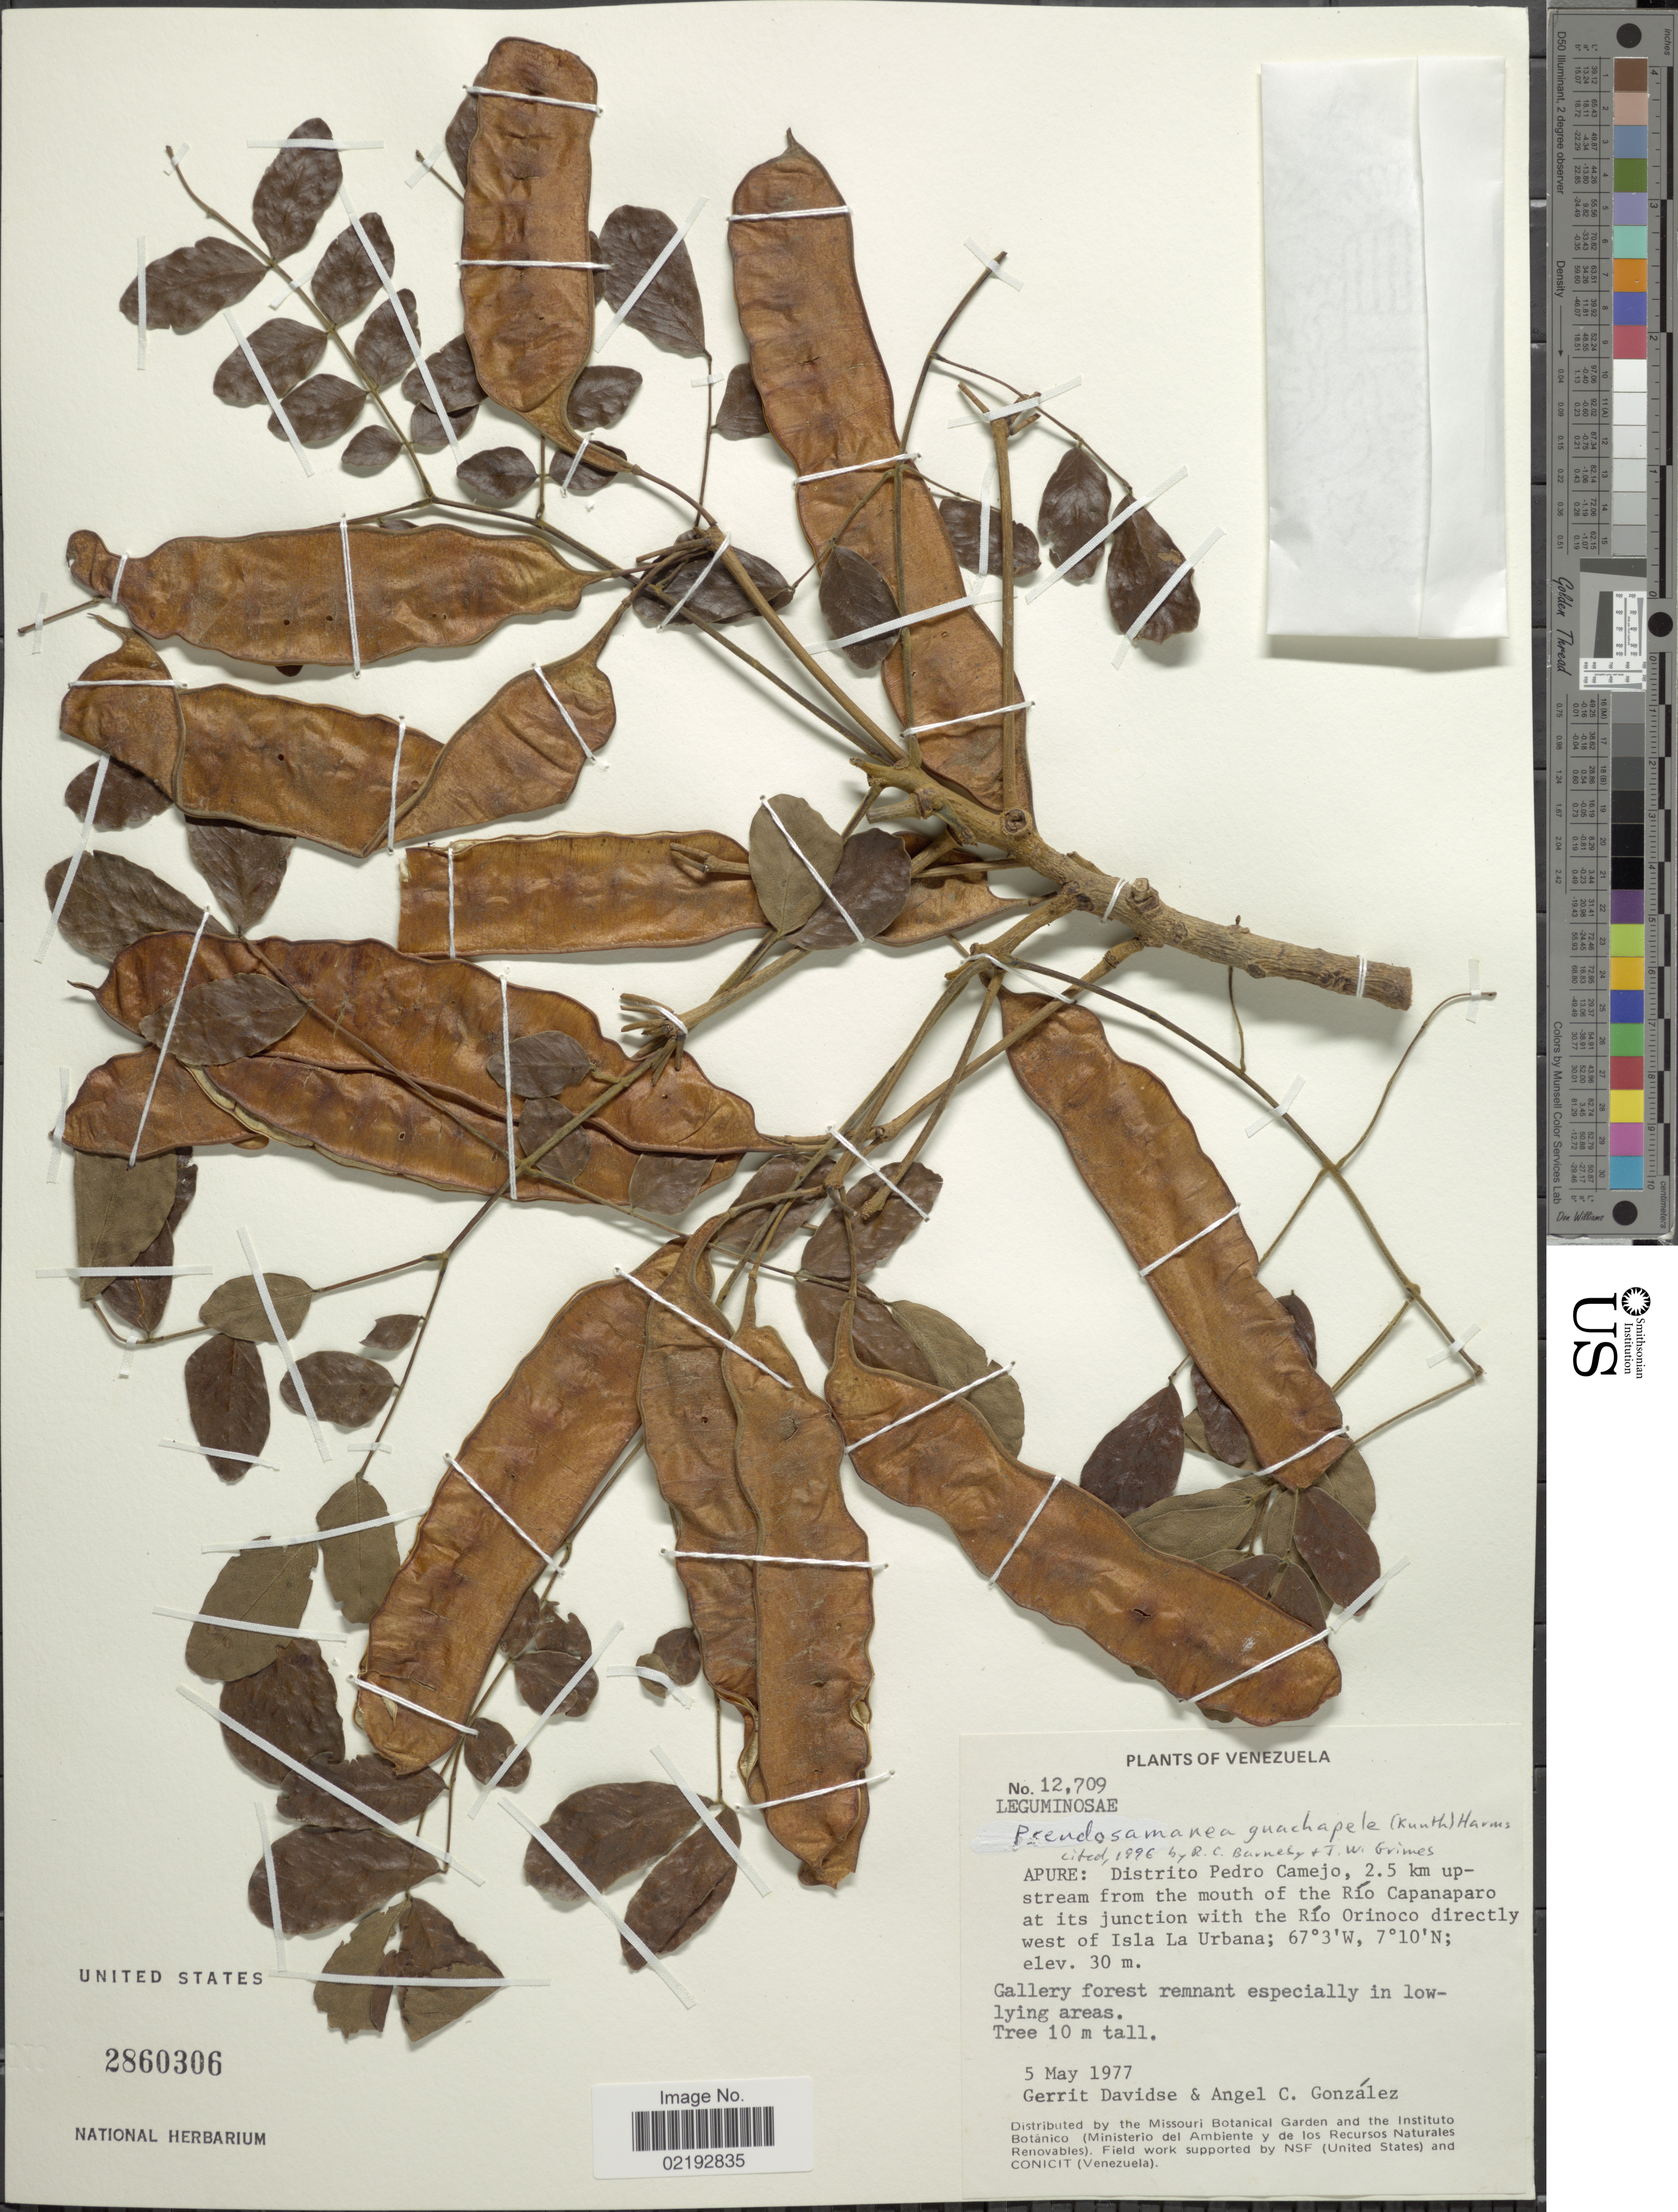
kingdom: Plantae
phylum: Tracheophyta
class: Magnoliopsida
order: Fabales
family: Fabaceae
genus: Pseudosamanea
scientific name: Pseudosamanea guachapele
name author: (Kunth) Harms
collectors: G. Davidse & A. C. González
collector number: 12709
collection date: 1977-05-05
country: Venezuela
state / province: Apure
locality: Distrito Pedro Camejo, 2.5 km upstream from the mouth of the Rio Orinoco directly west of Isla La Urbana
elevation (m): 30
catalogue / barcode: US 2860306